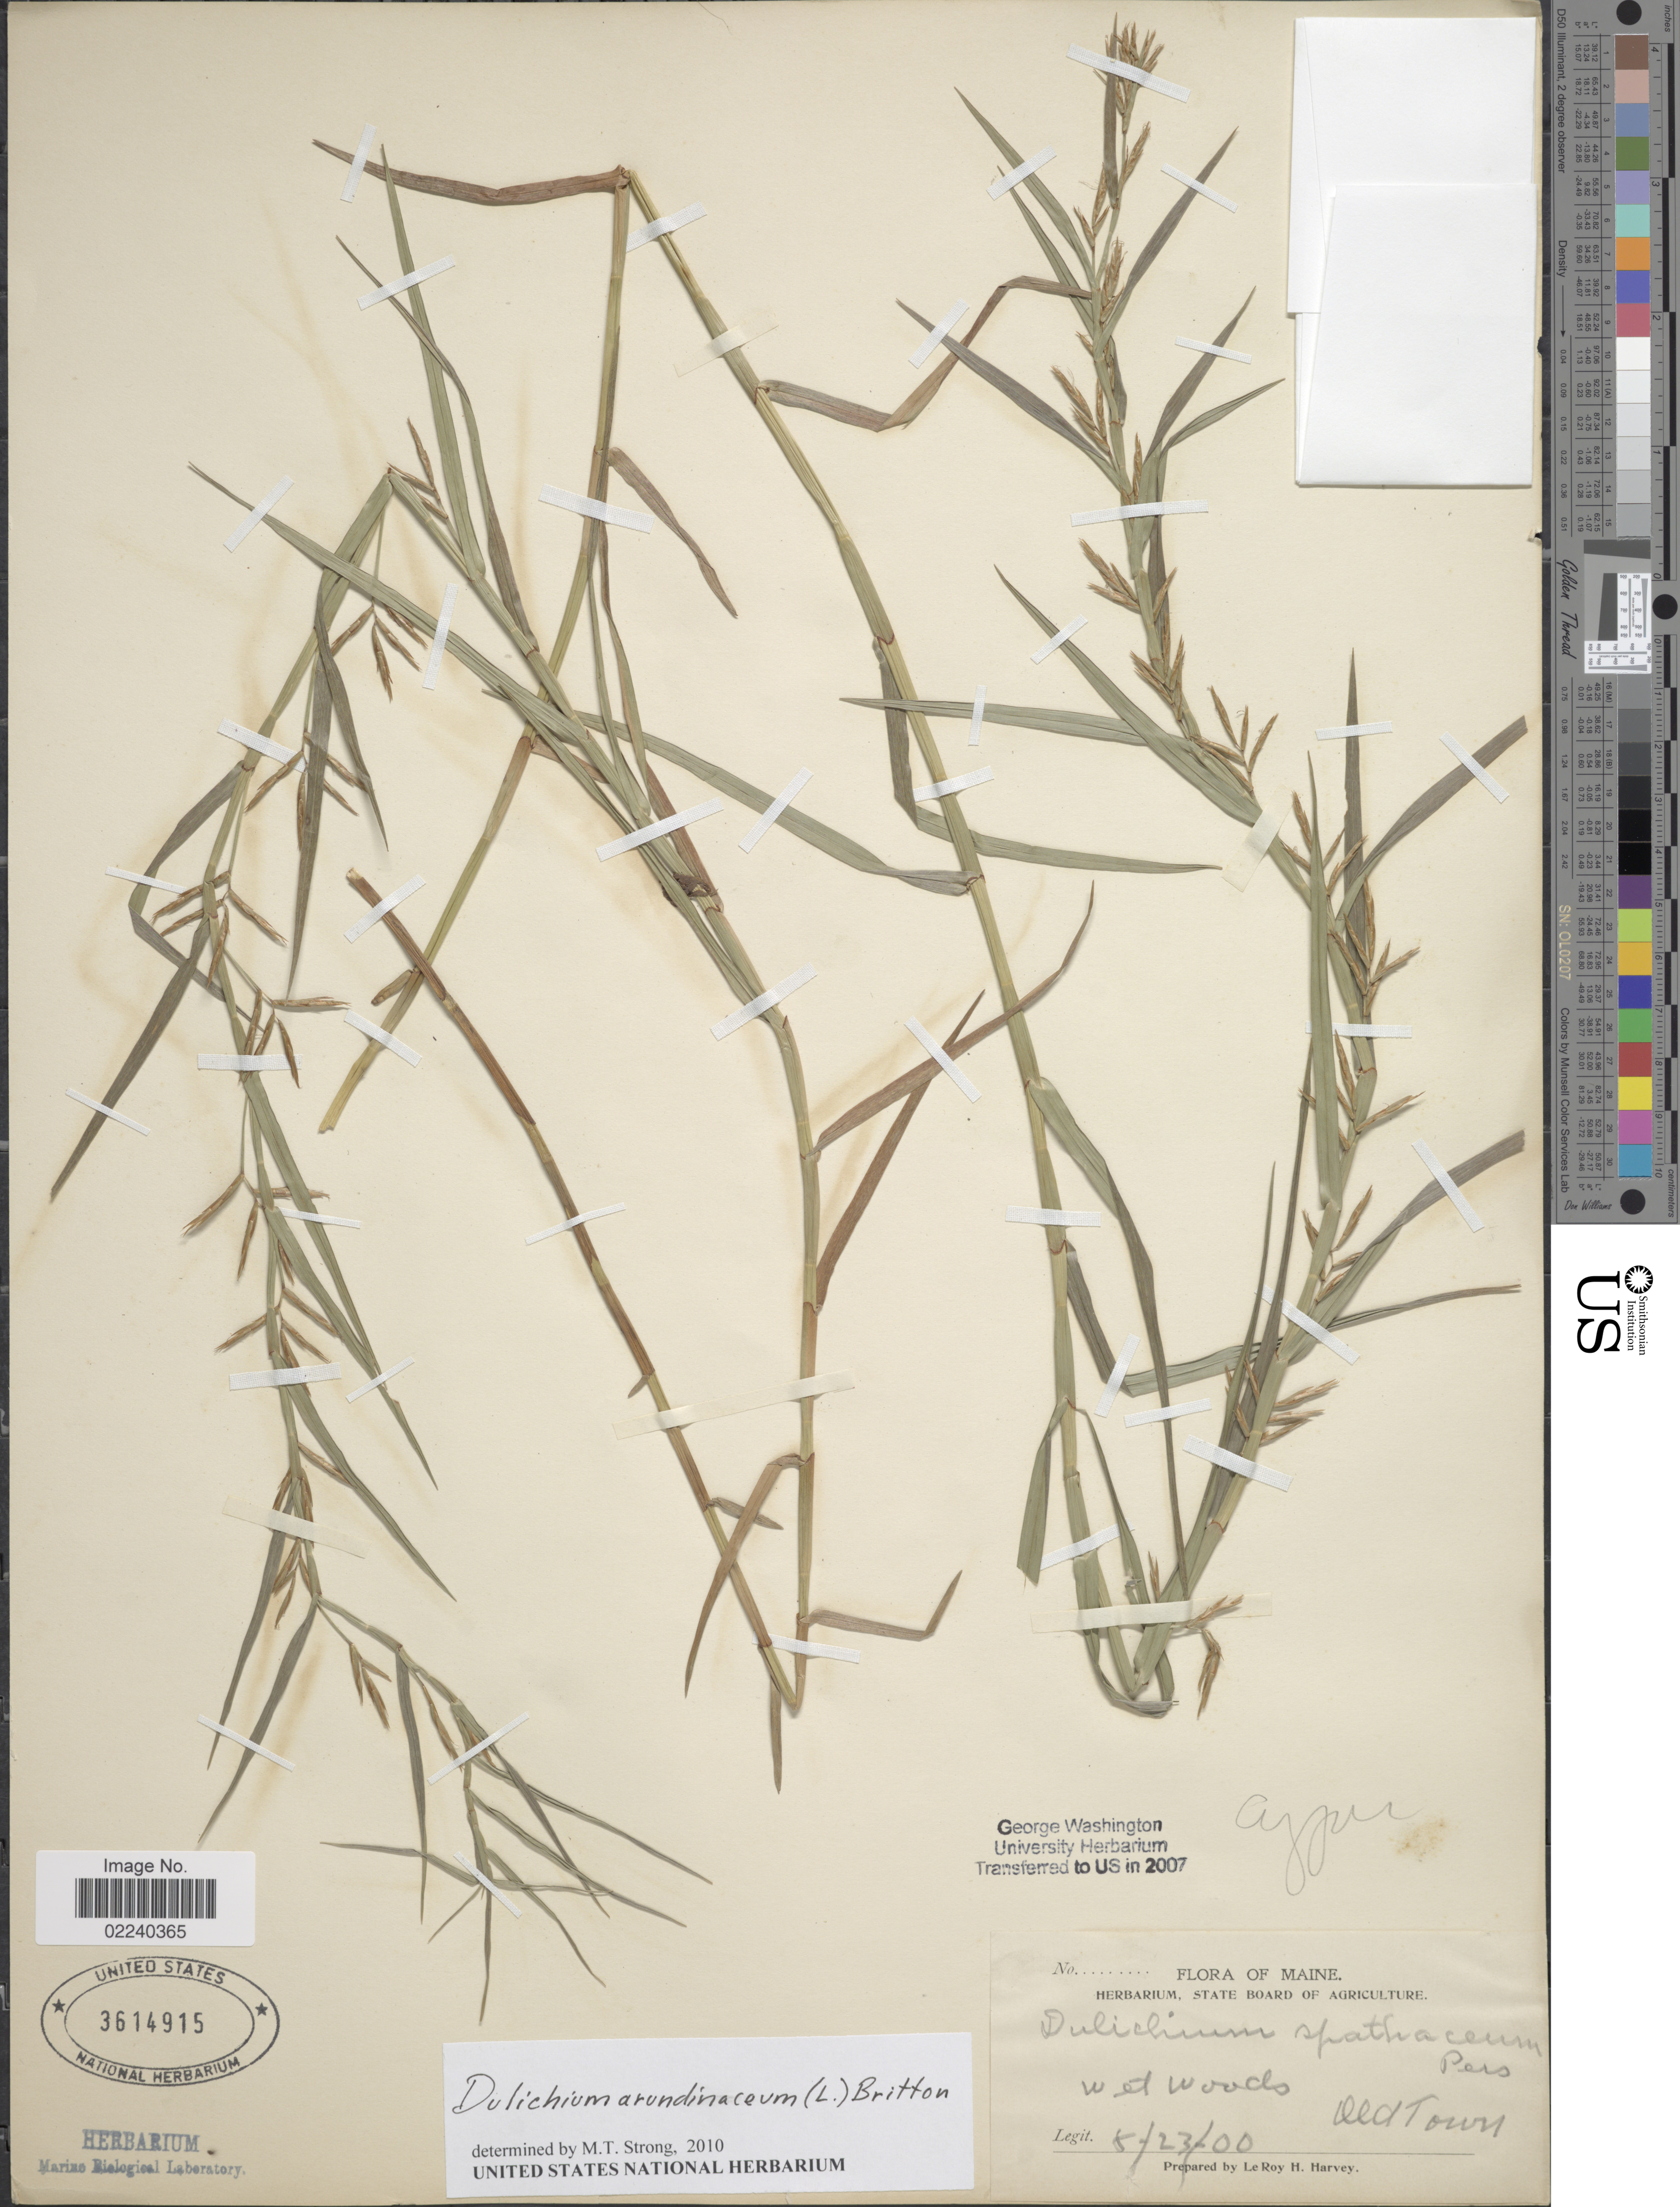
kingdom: Plantae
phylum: Tracheophyta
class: Liliopsida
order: Poales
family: Cyperaceae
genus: Dulichium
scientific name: Dulichium arundinaceum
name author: (L.) Britton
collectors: L. H. Harvey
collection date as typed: Transcribed d/m/y: 23/5/0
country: United States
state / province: Maine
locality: Old Town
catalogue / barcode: US 3614915